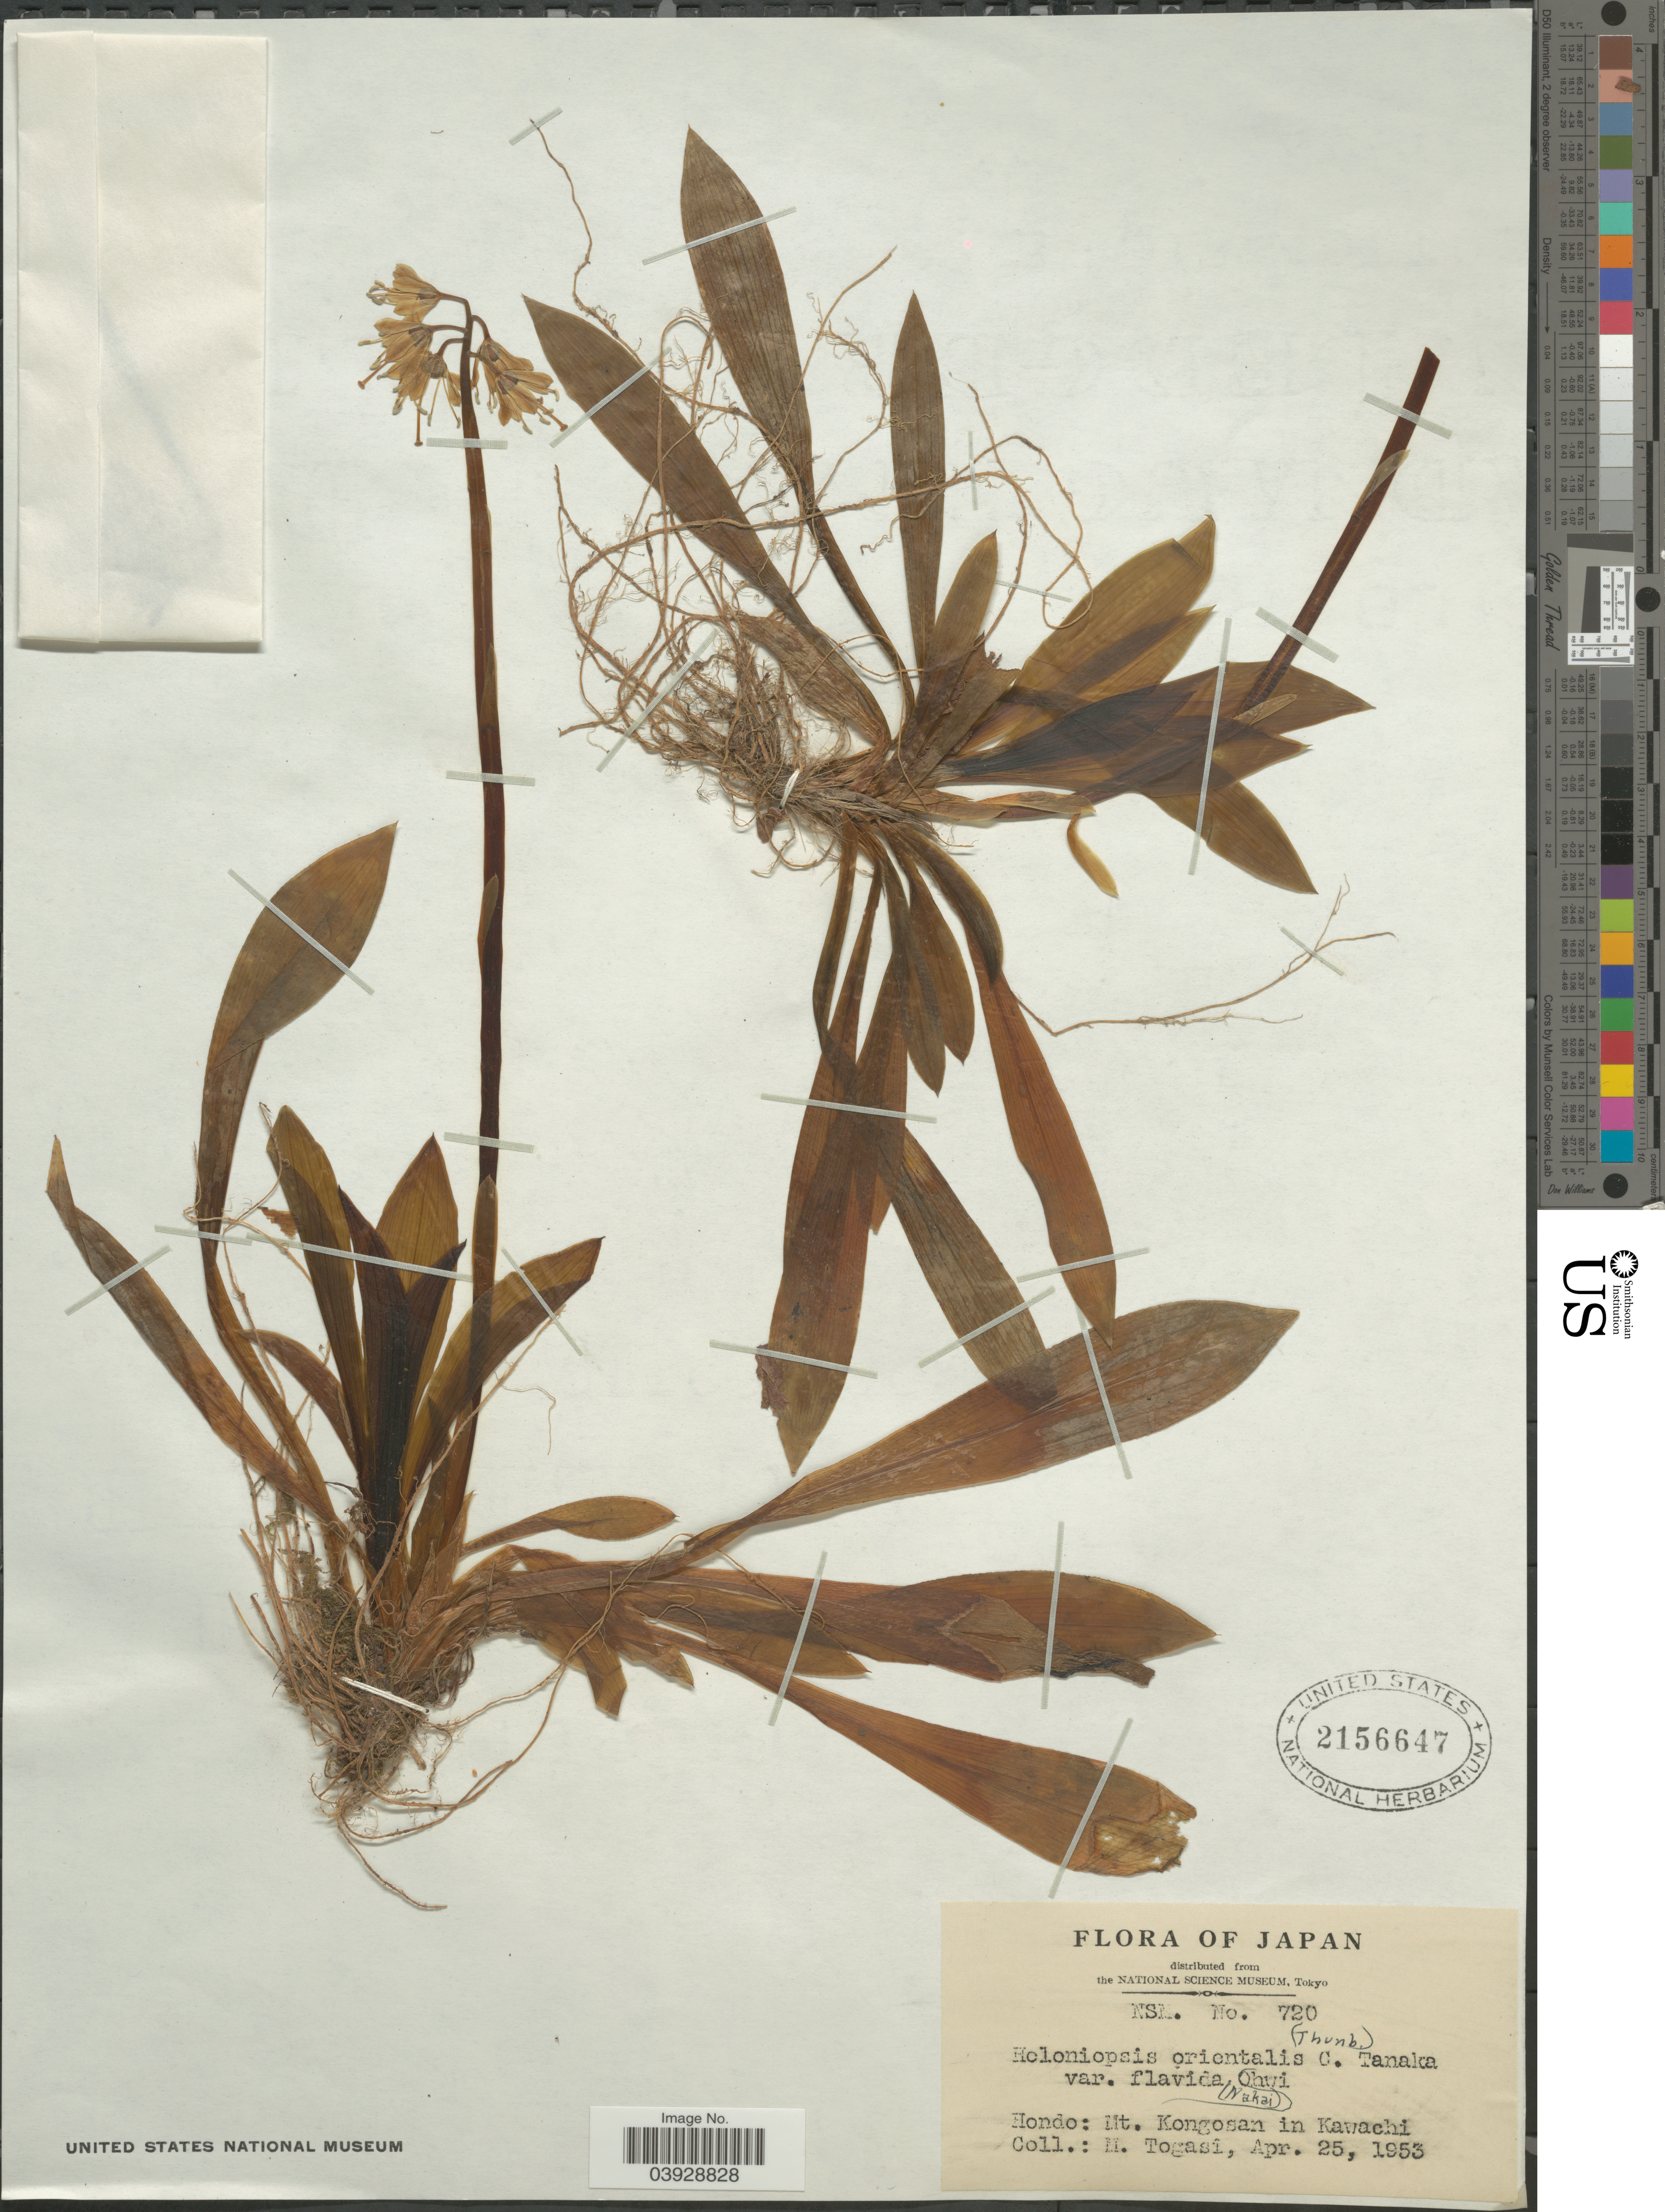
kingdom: Plantae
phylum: Tracheophyta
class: Liliopsida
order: Liliales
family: Melanthiaceae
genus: Heloniopsis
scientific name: Heloniopsis orientalis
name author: (Thunb.) C. Tanaka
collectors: M. Togasi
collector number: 720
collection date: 1953-04-25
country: Japan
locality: Hondo: Mt. Kongosan in Kawachi.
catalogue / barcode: US 2156647